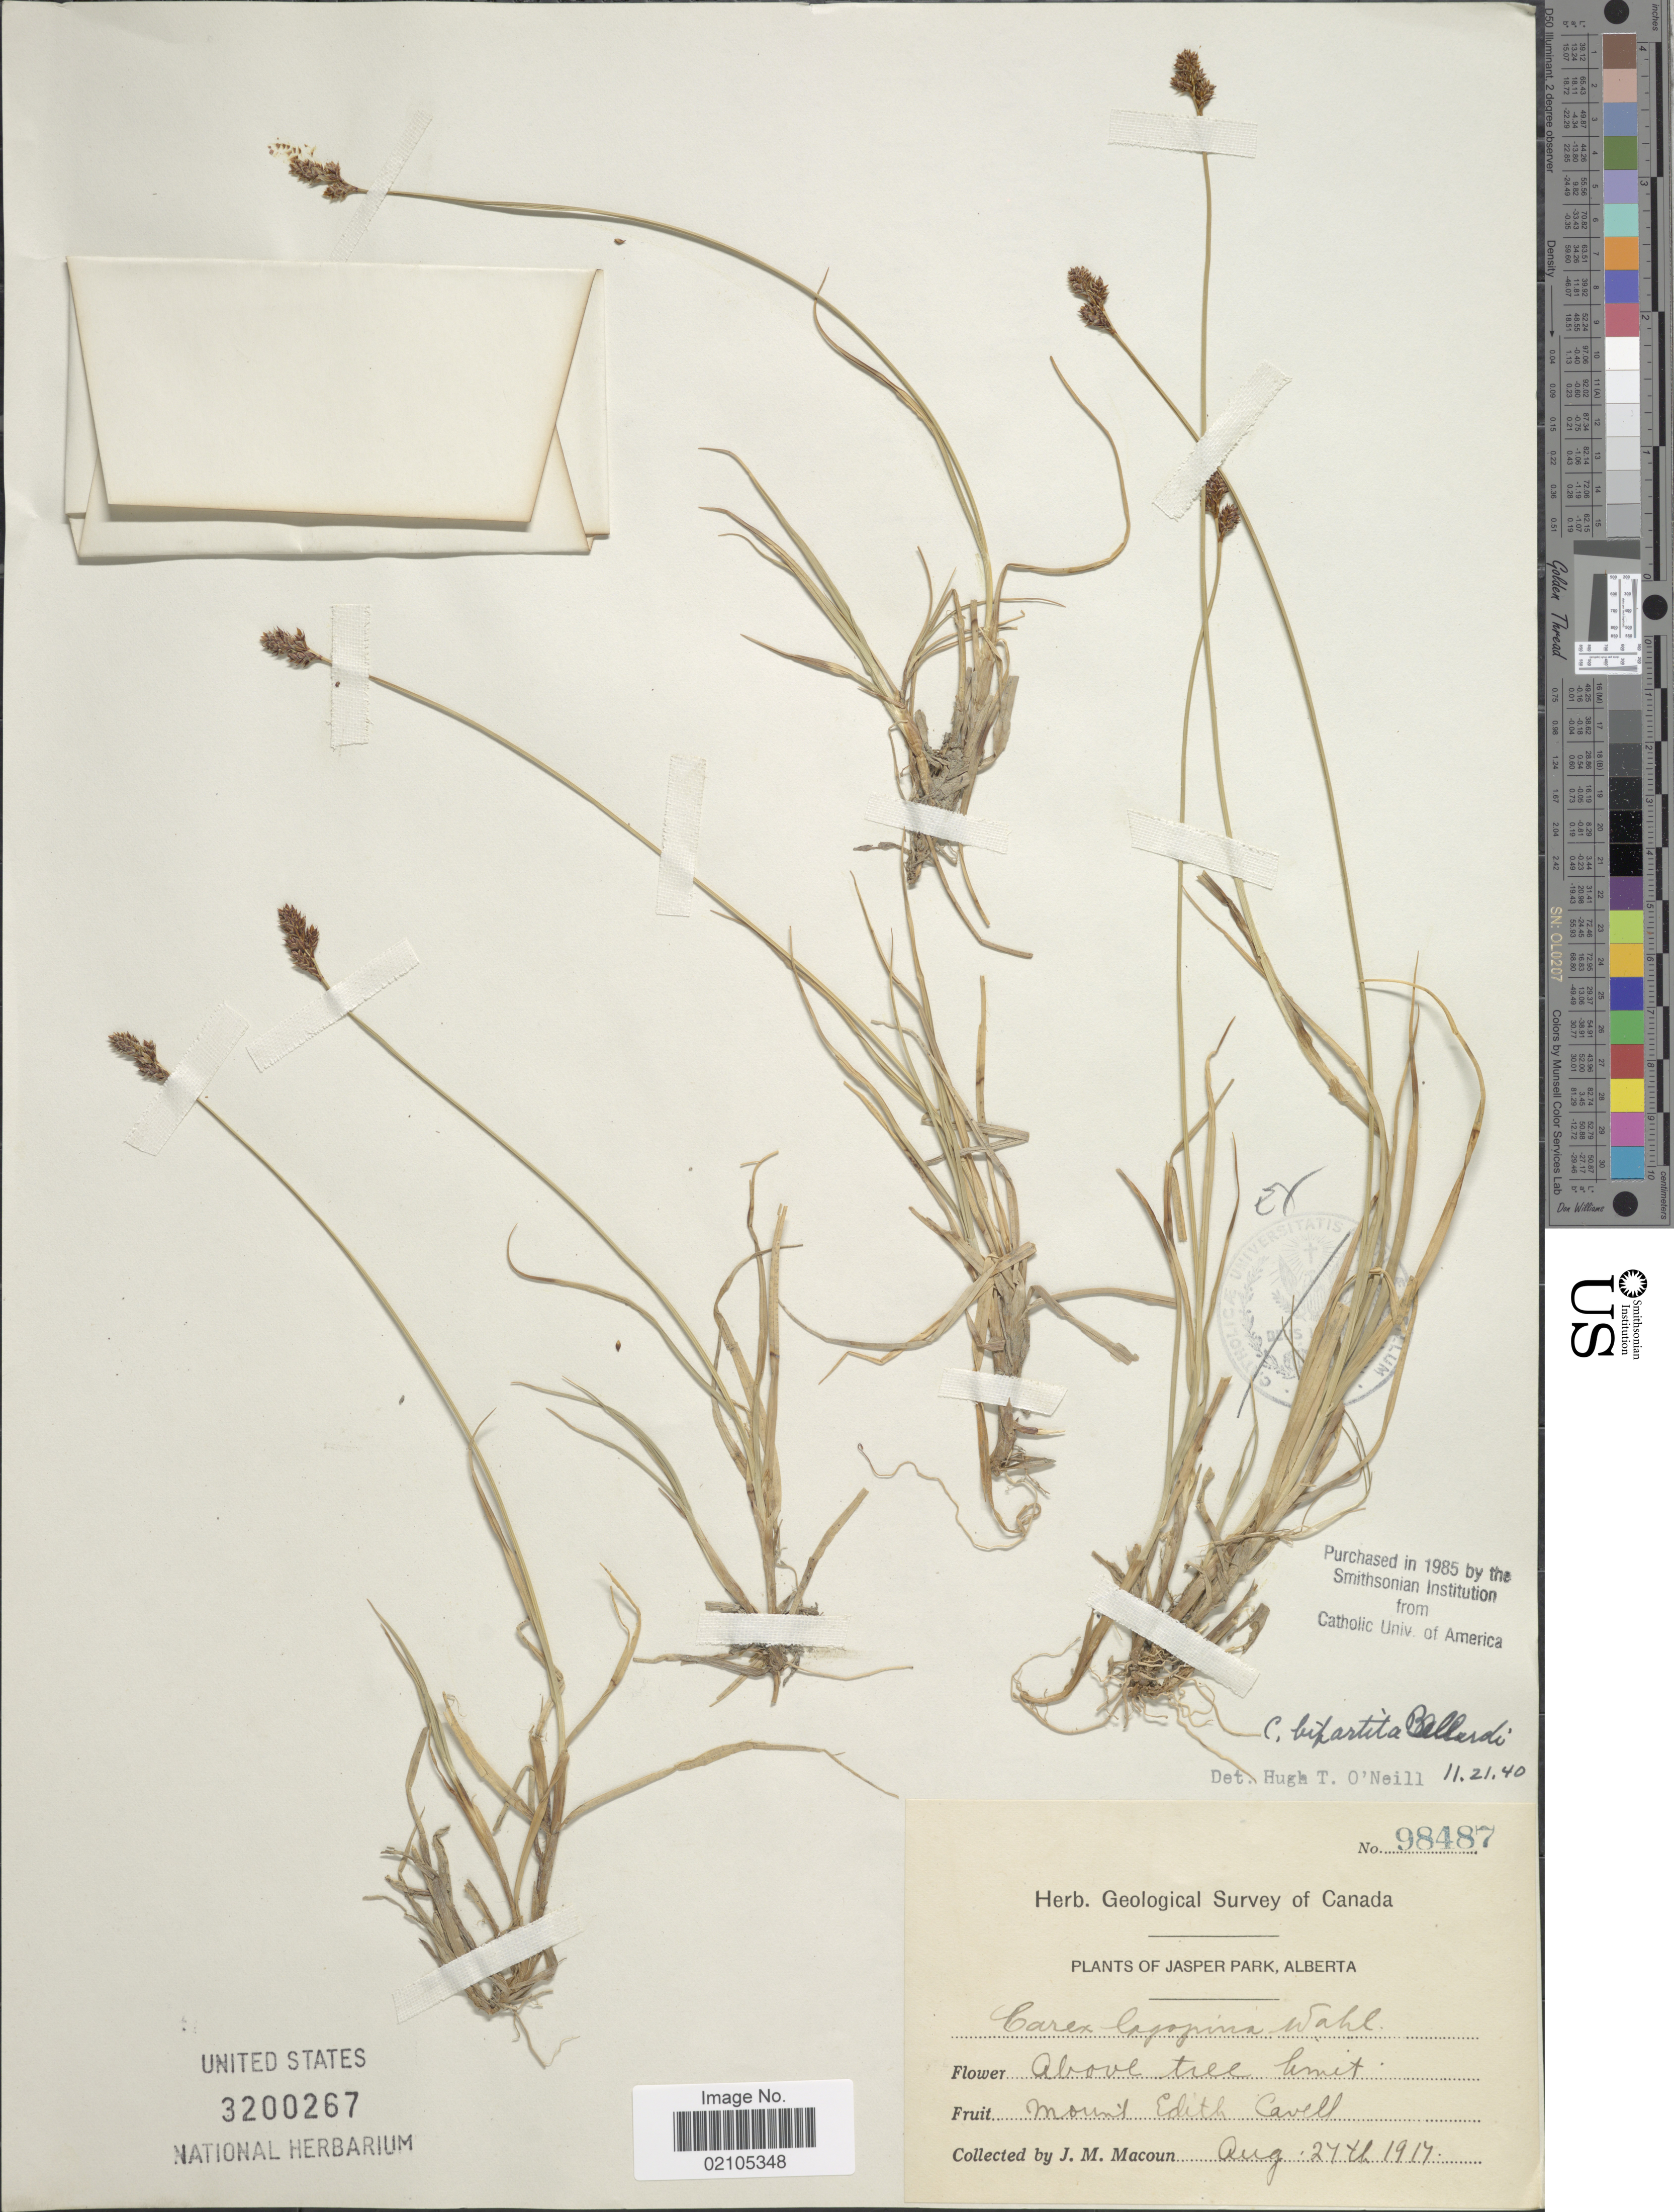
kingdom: Plantae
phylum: Tracheophyta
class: Liliopsida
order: Poales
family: Cyperaceae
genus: Carex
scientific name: Carex lachenalii subsp. lachenalii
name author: Schkuhr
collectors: J. M. Macoun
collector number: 98487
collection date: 1917-08-27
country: Canada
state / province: Alberta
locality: Jasper Park, Alberta. Above tree limit, Mount Edith Cavell.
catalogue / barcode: US 3200267